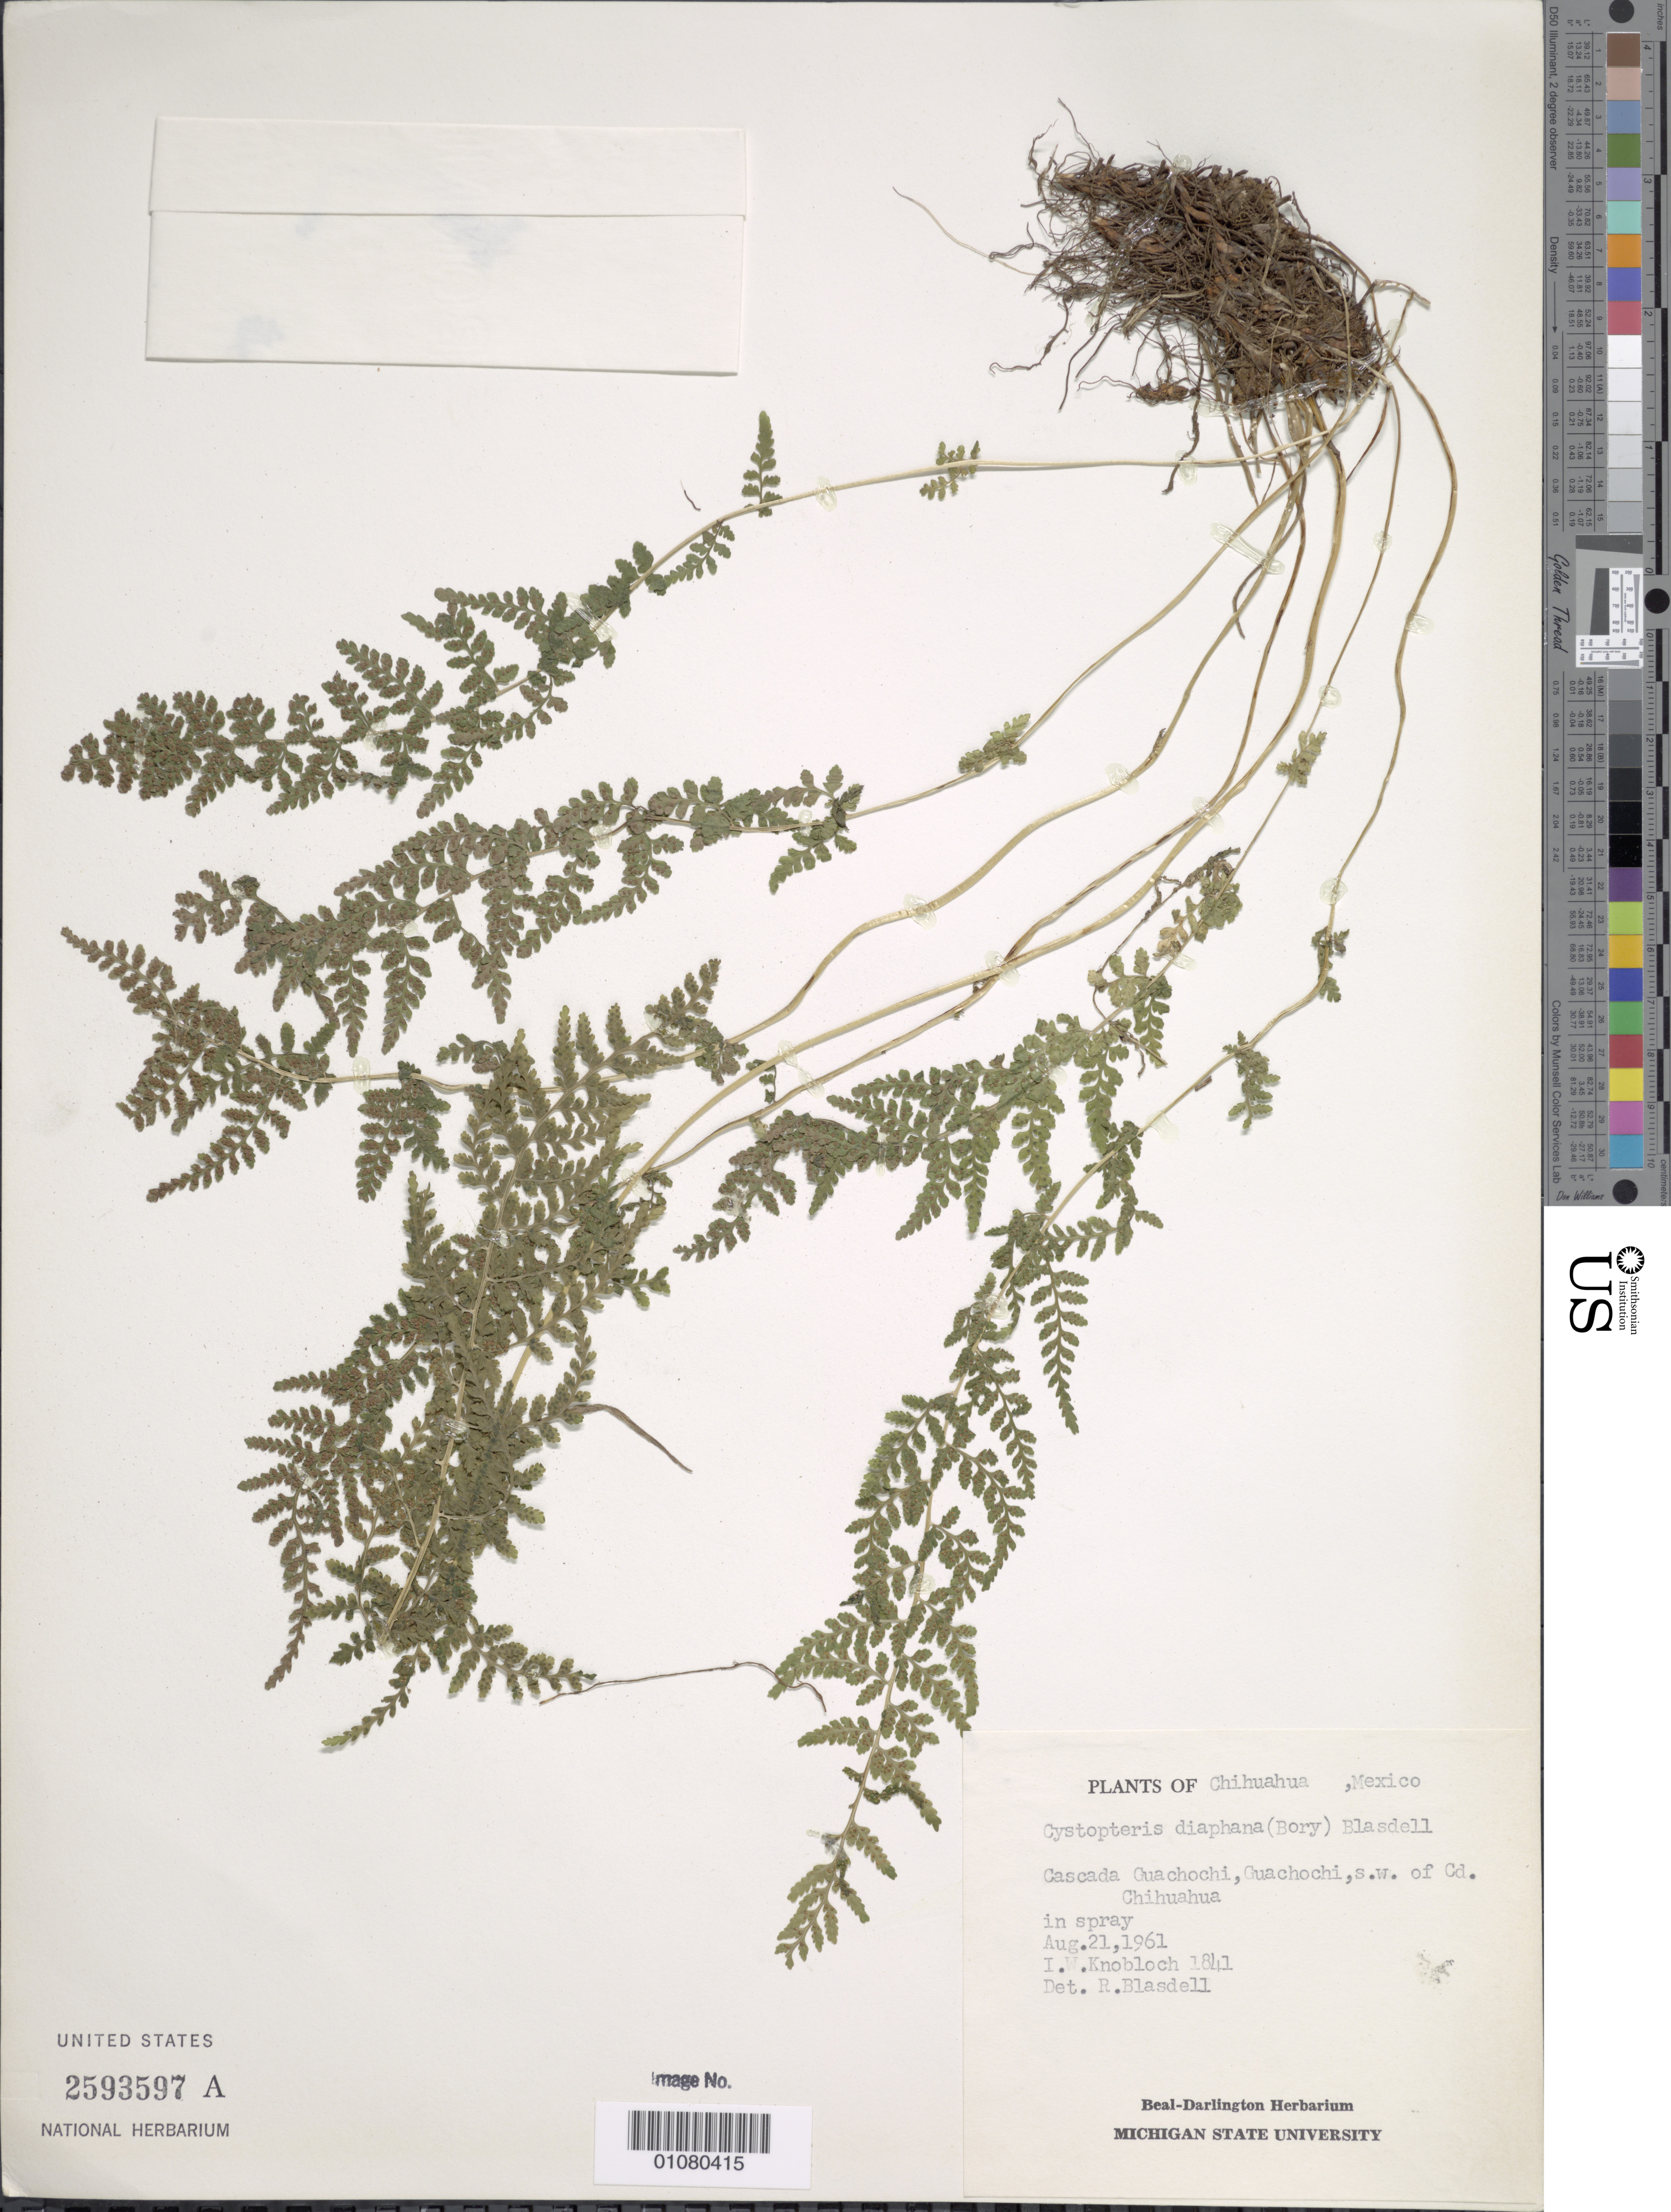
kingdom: Plantae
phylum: Tracheophyta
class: Polypodiopsida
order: Polypodiales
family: Cystopteridaceae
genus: Cystopteris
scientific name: Cystopteris diaphana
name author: (Bory) Blasdell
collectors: I. W. Knobloch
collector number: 1841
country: Mexico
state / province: Chihuahua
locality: Cascada Guachochi, SW of Cd.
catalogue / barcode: US 2593597A